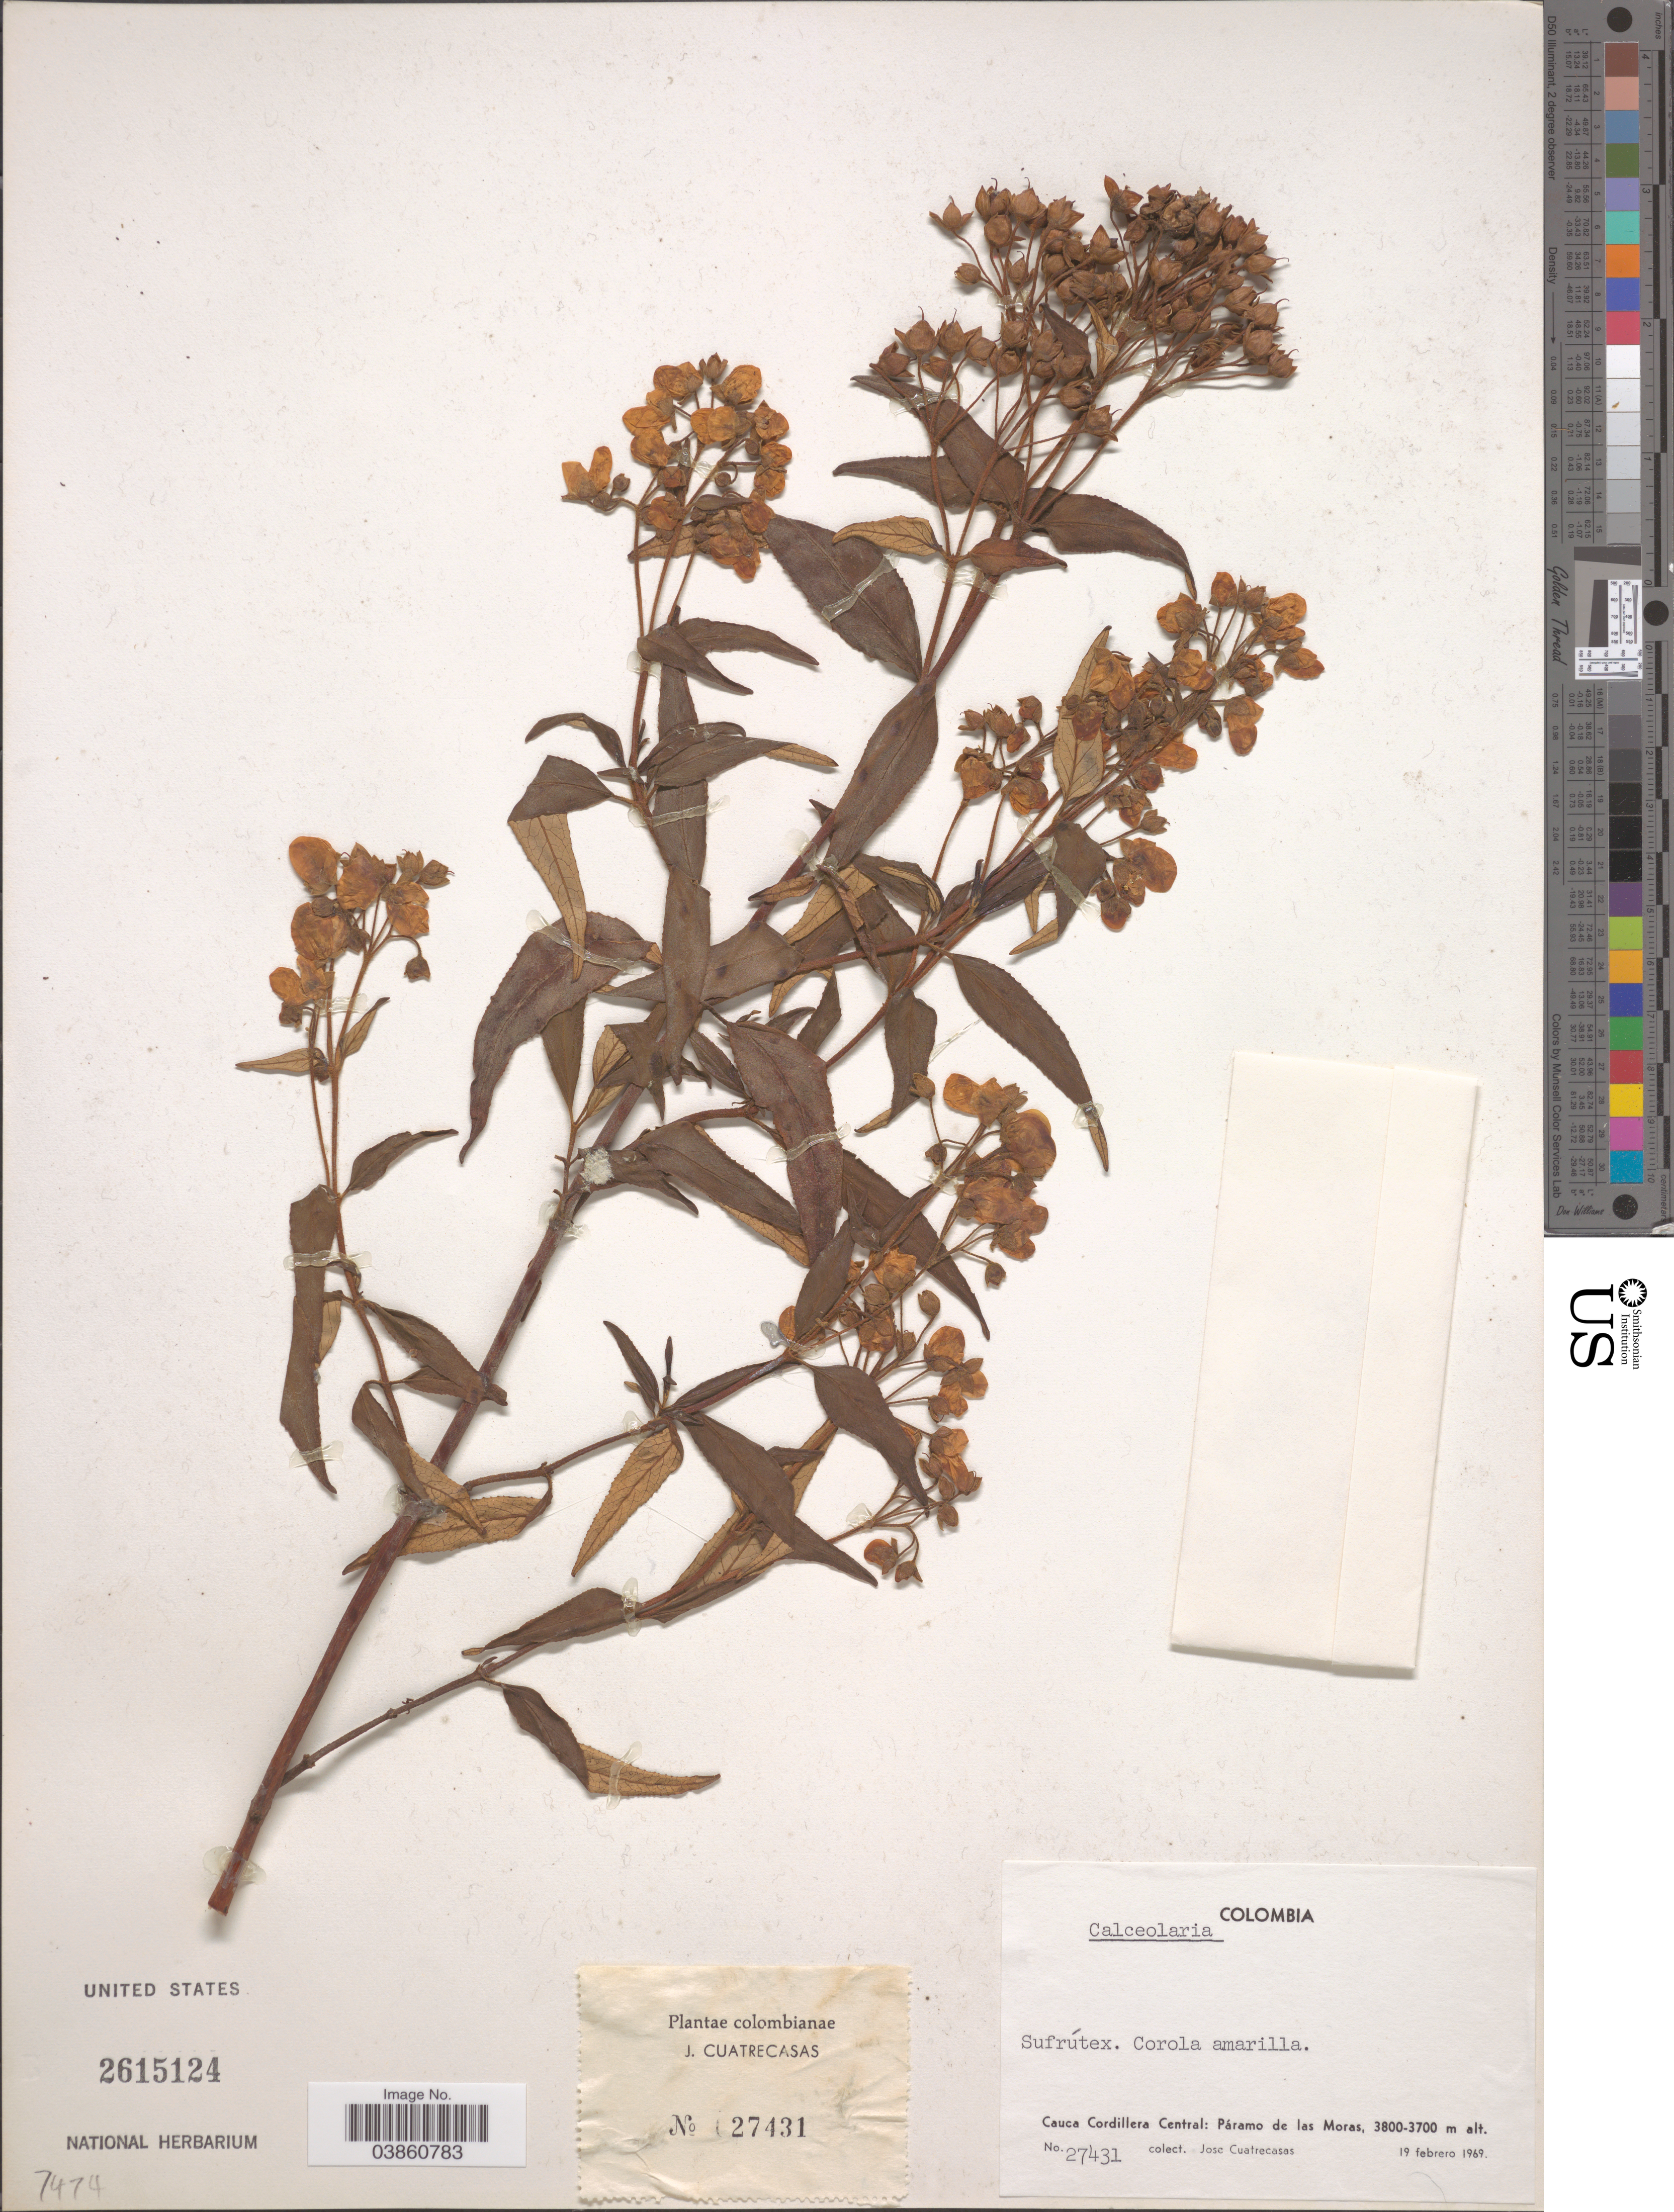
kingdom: Plantae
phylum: Tracheophyta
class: Magnoliopsida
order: Lamiales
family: Calceolariaceae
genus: Calceolaria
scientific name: Calceolaria sp.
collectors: J. Cuatrecasas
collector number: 27431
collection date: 1969-02-19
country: Colombia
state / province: Cauca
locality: Cordillera Central: Páramo de las Moras.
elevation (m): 3700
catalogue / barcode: US 2615124